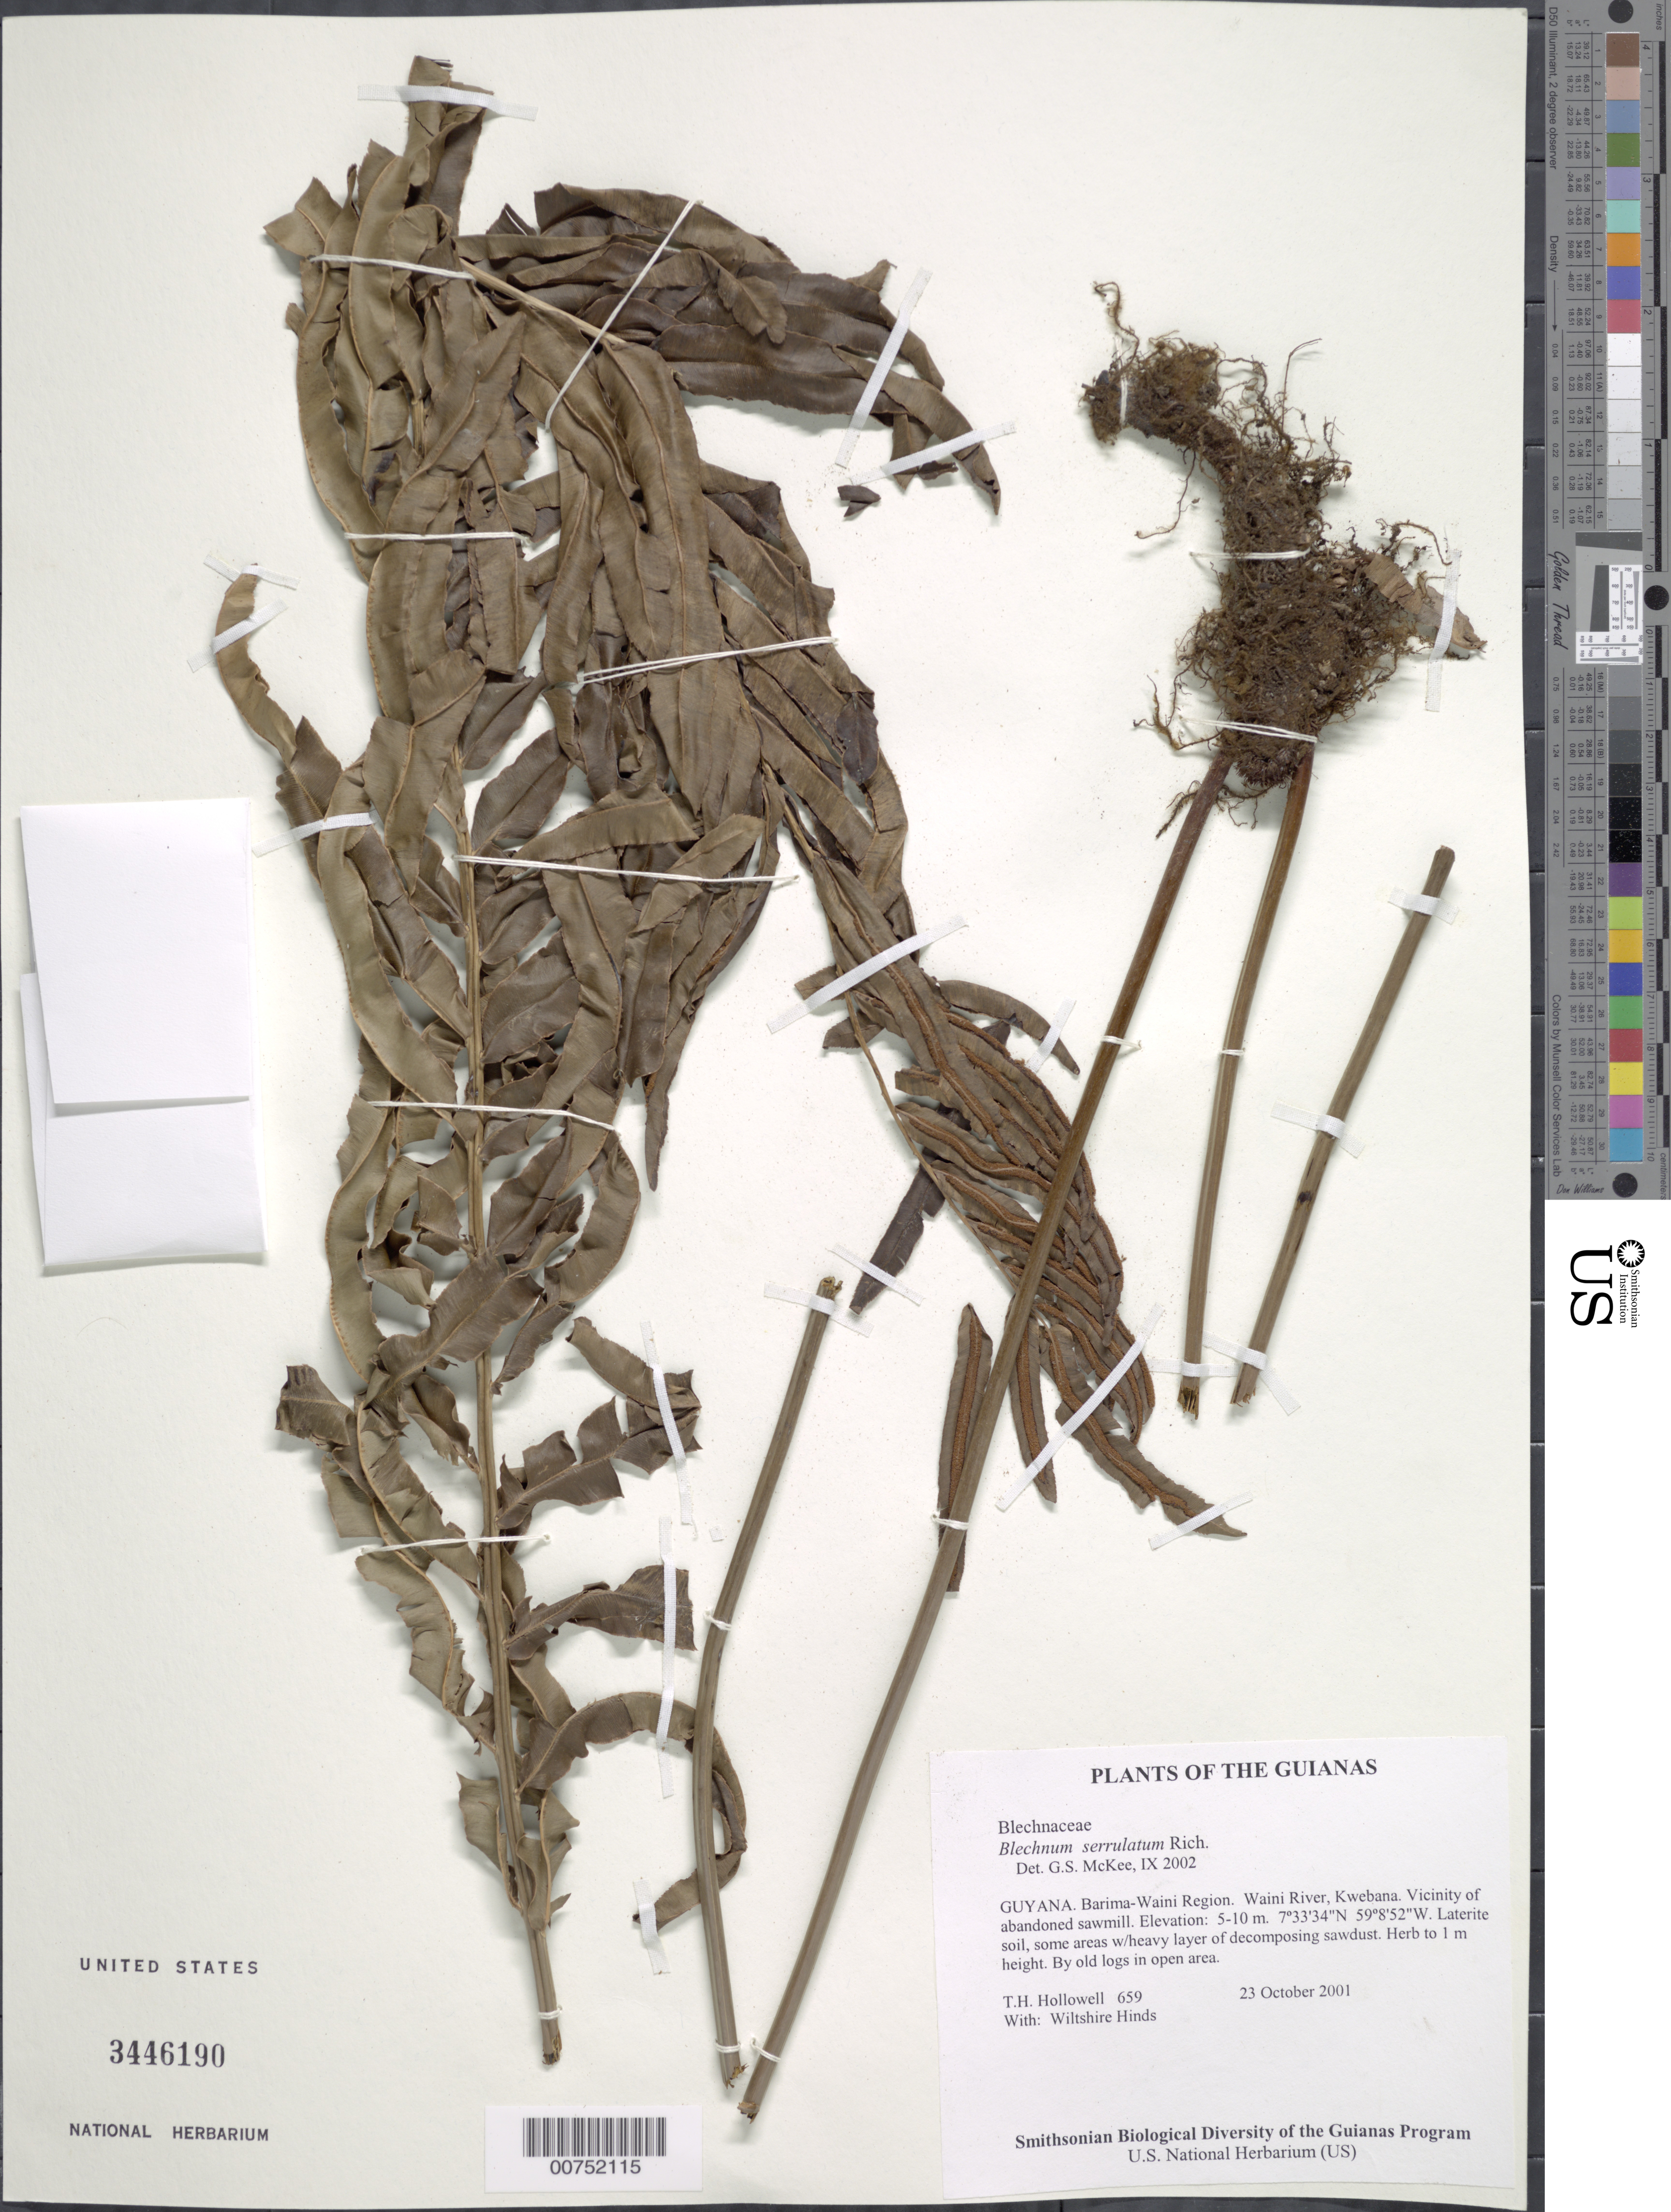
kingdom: Plantae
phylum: Tracheophyta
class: Polypodiopsida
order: Polypodiales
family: Blechnaceae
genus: Telmatoblechnum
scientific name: Telmatoblechnum serrulatum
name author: (Rich.) Perrie et al.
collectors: T. Hollowell & W. Hinds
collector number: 659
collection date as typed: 23 October 2001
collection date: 2001-10-23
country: Guyana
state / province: Barima-Waini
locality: Waini River, Kwebana. Vicinity of abandoned sawmill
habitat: Laterite soil, some areas w/heavy layer of decomposing sawdust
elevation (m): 5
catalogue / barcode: US 3446190